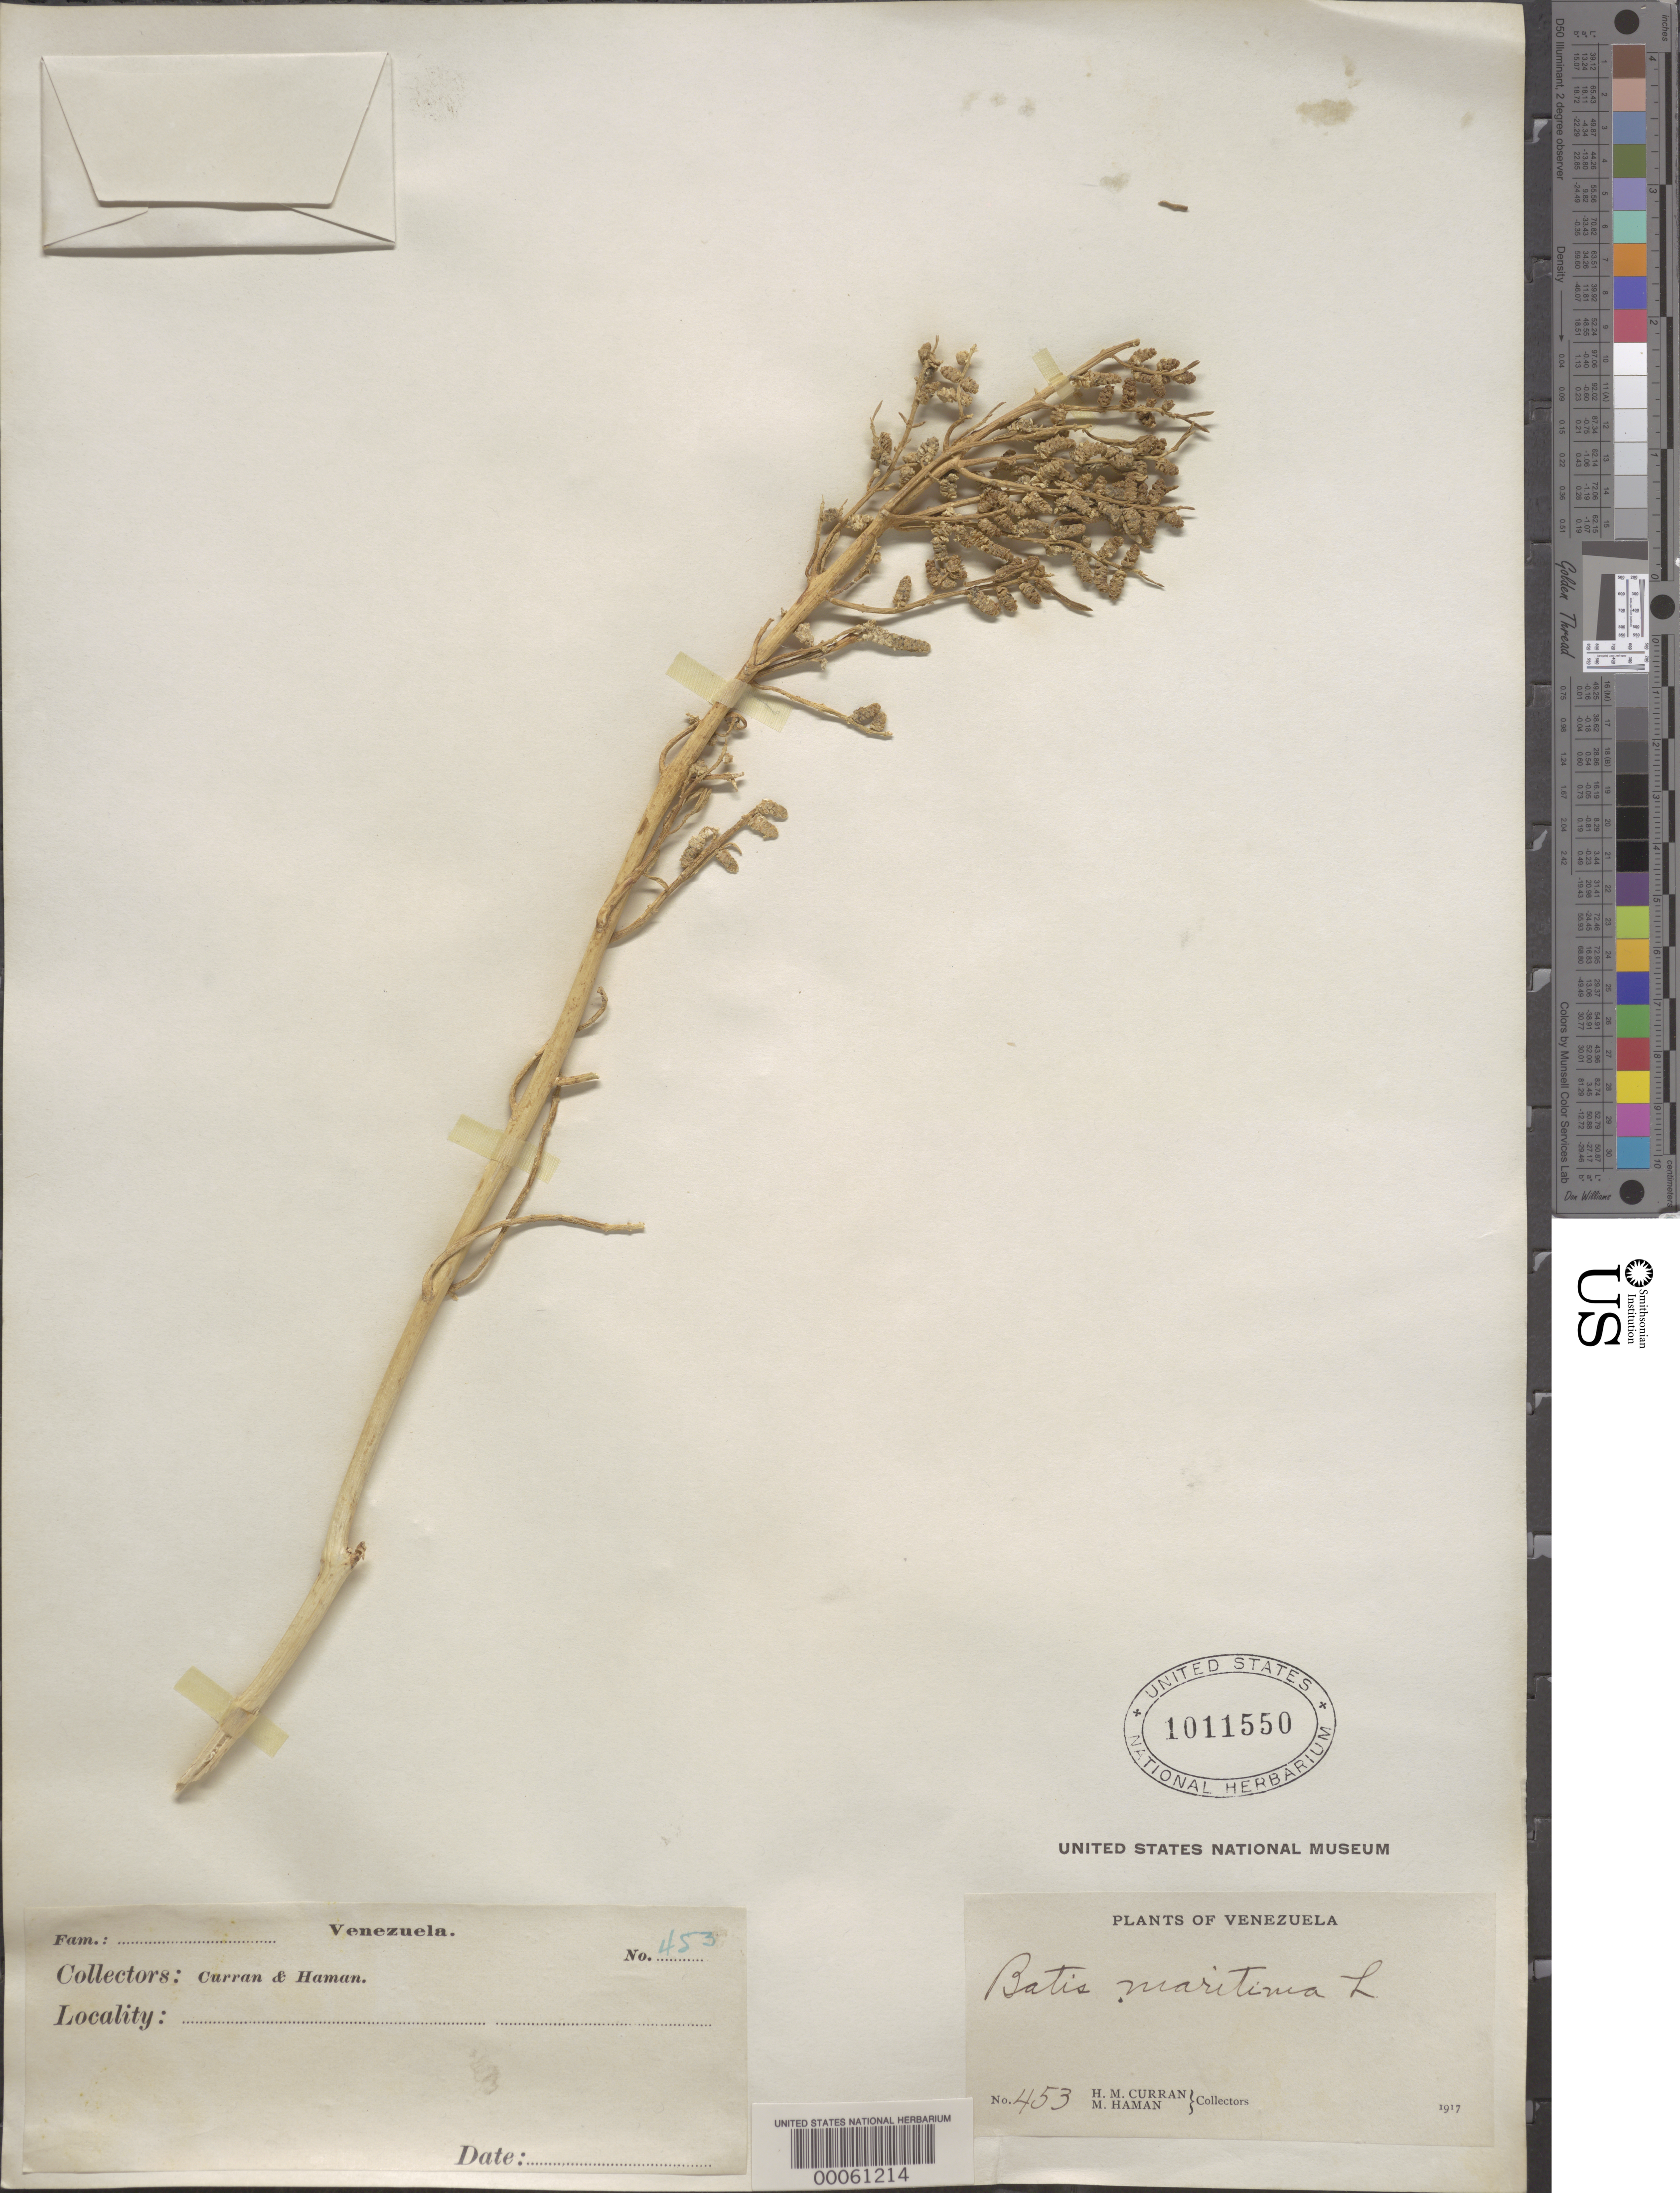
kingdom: Plantae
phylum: Tracheophyta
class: Magnoliopsida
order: Brassicales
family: Bataceae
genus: Batis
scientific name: Batis maritima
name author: L.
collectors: H. M. Curran & M. Haman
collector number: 453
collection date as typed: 1917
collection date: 1917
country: Venezuela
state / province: Mérida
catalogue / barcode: US 1011550